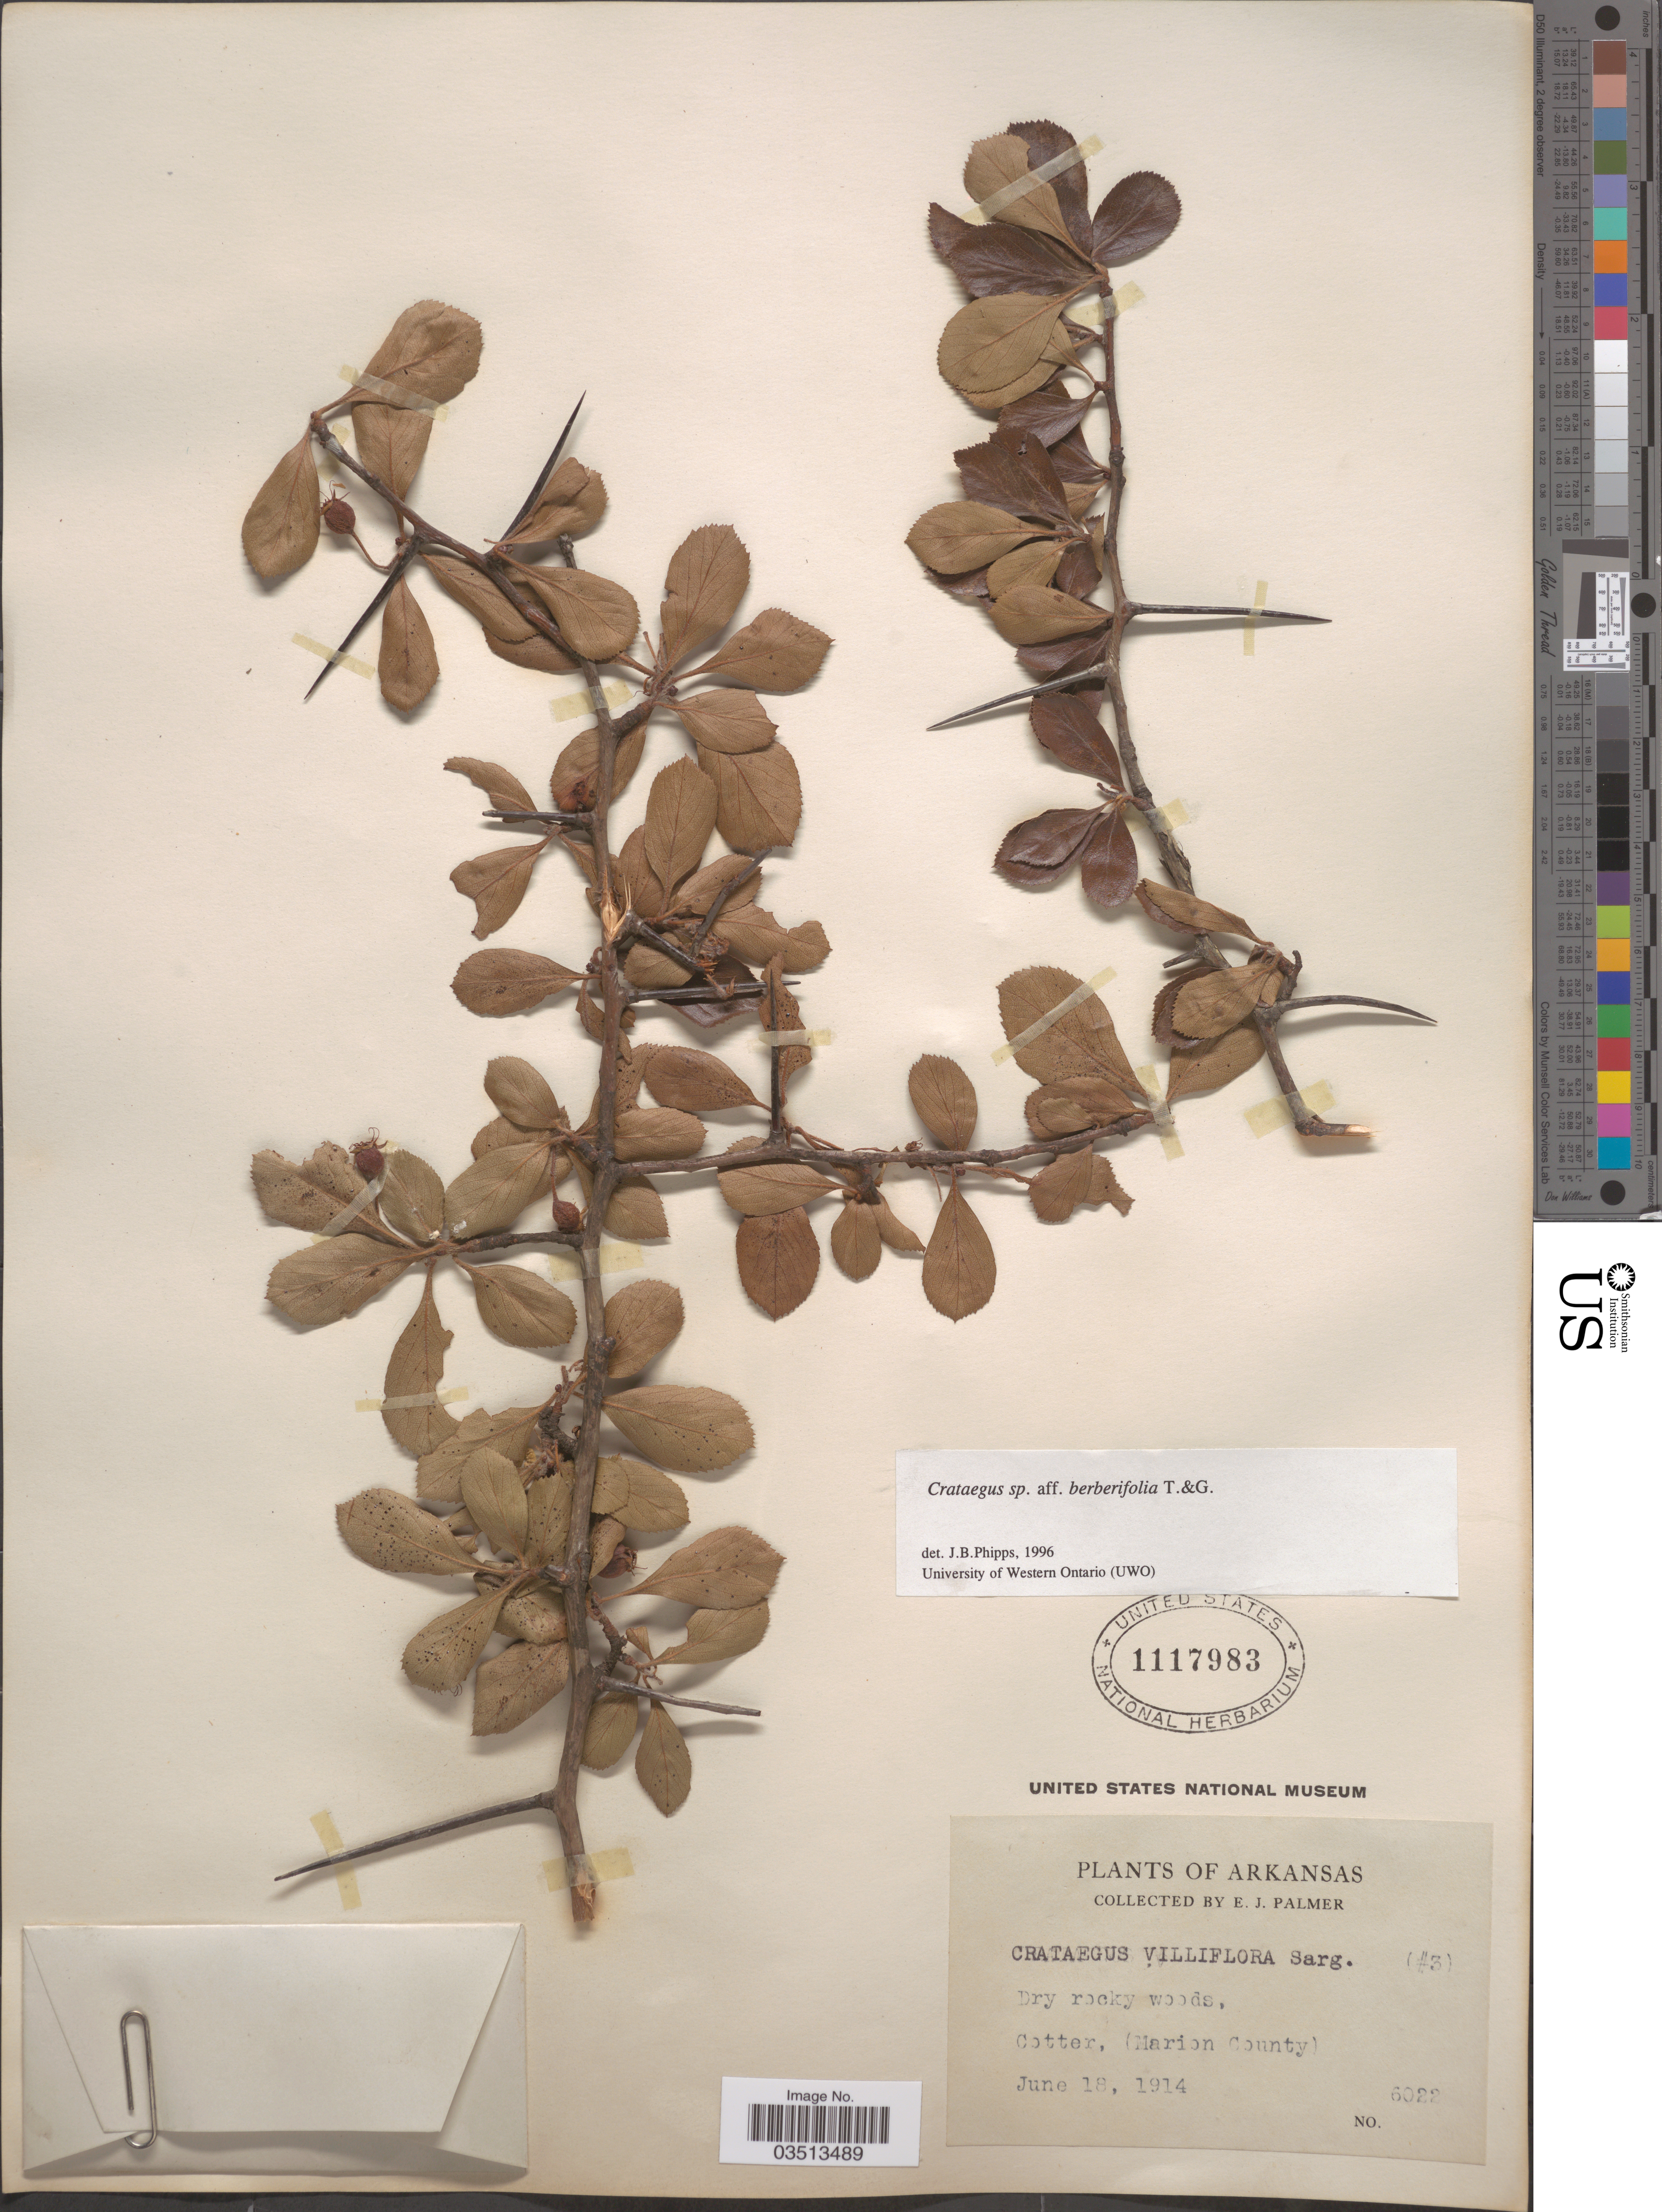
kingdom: Plantae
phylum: Tracheophyta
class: Magnoliopsida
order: Rosales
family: Rosaceae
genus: Crataegus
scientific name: Crataegus berberifolia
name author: Torr. & A. Gray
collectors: E. J. Palmer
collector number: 6022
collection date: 1914-06-18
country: United States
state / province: Arkansas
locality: Dry rocky woods, Cotter, (Marion County).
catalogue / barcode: US 1117983